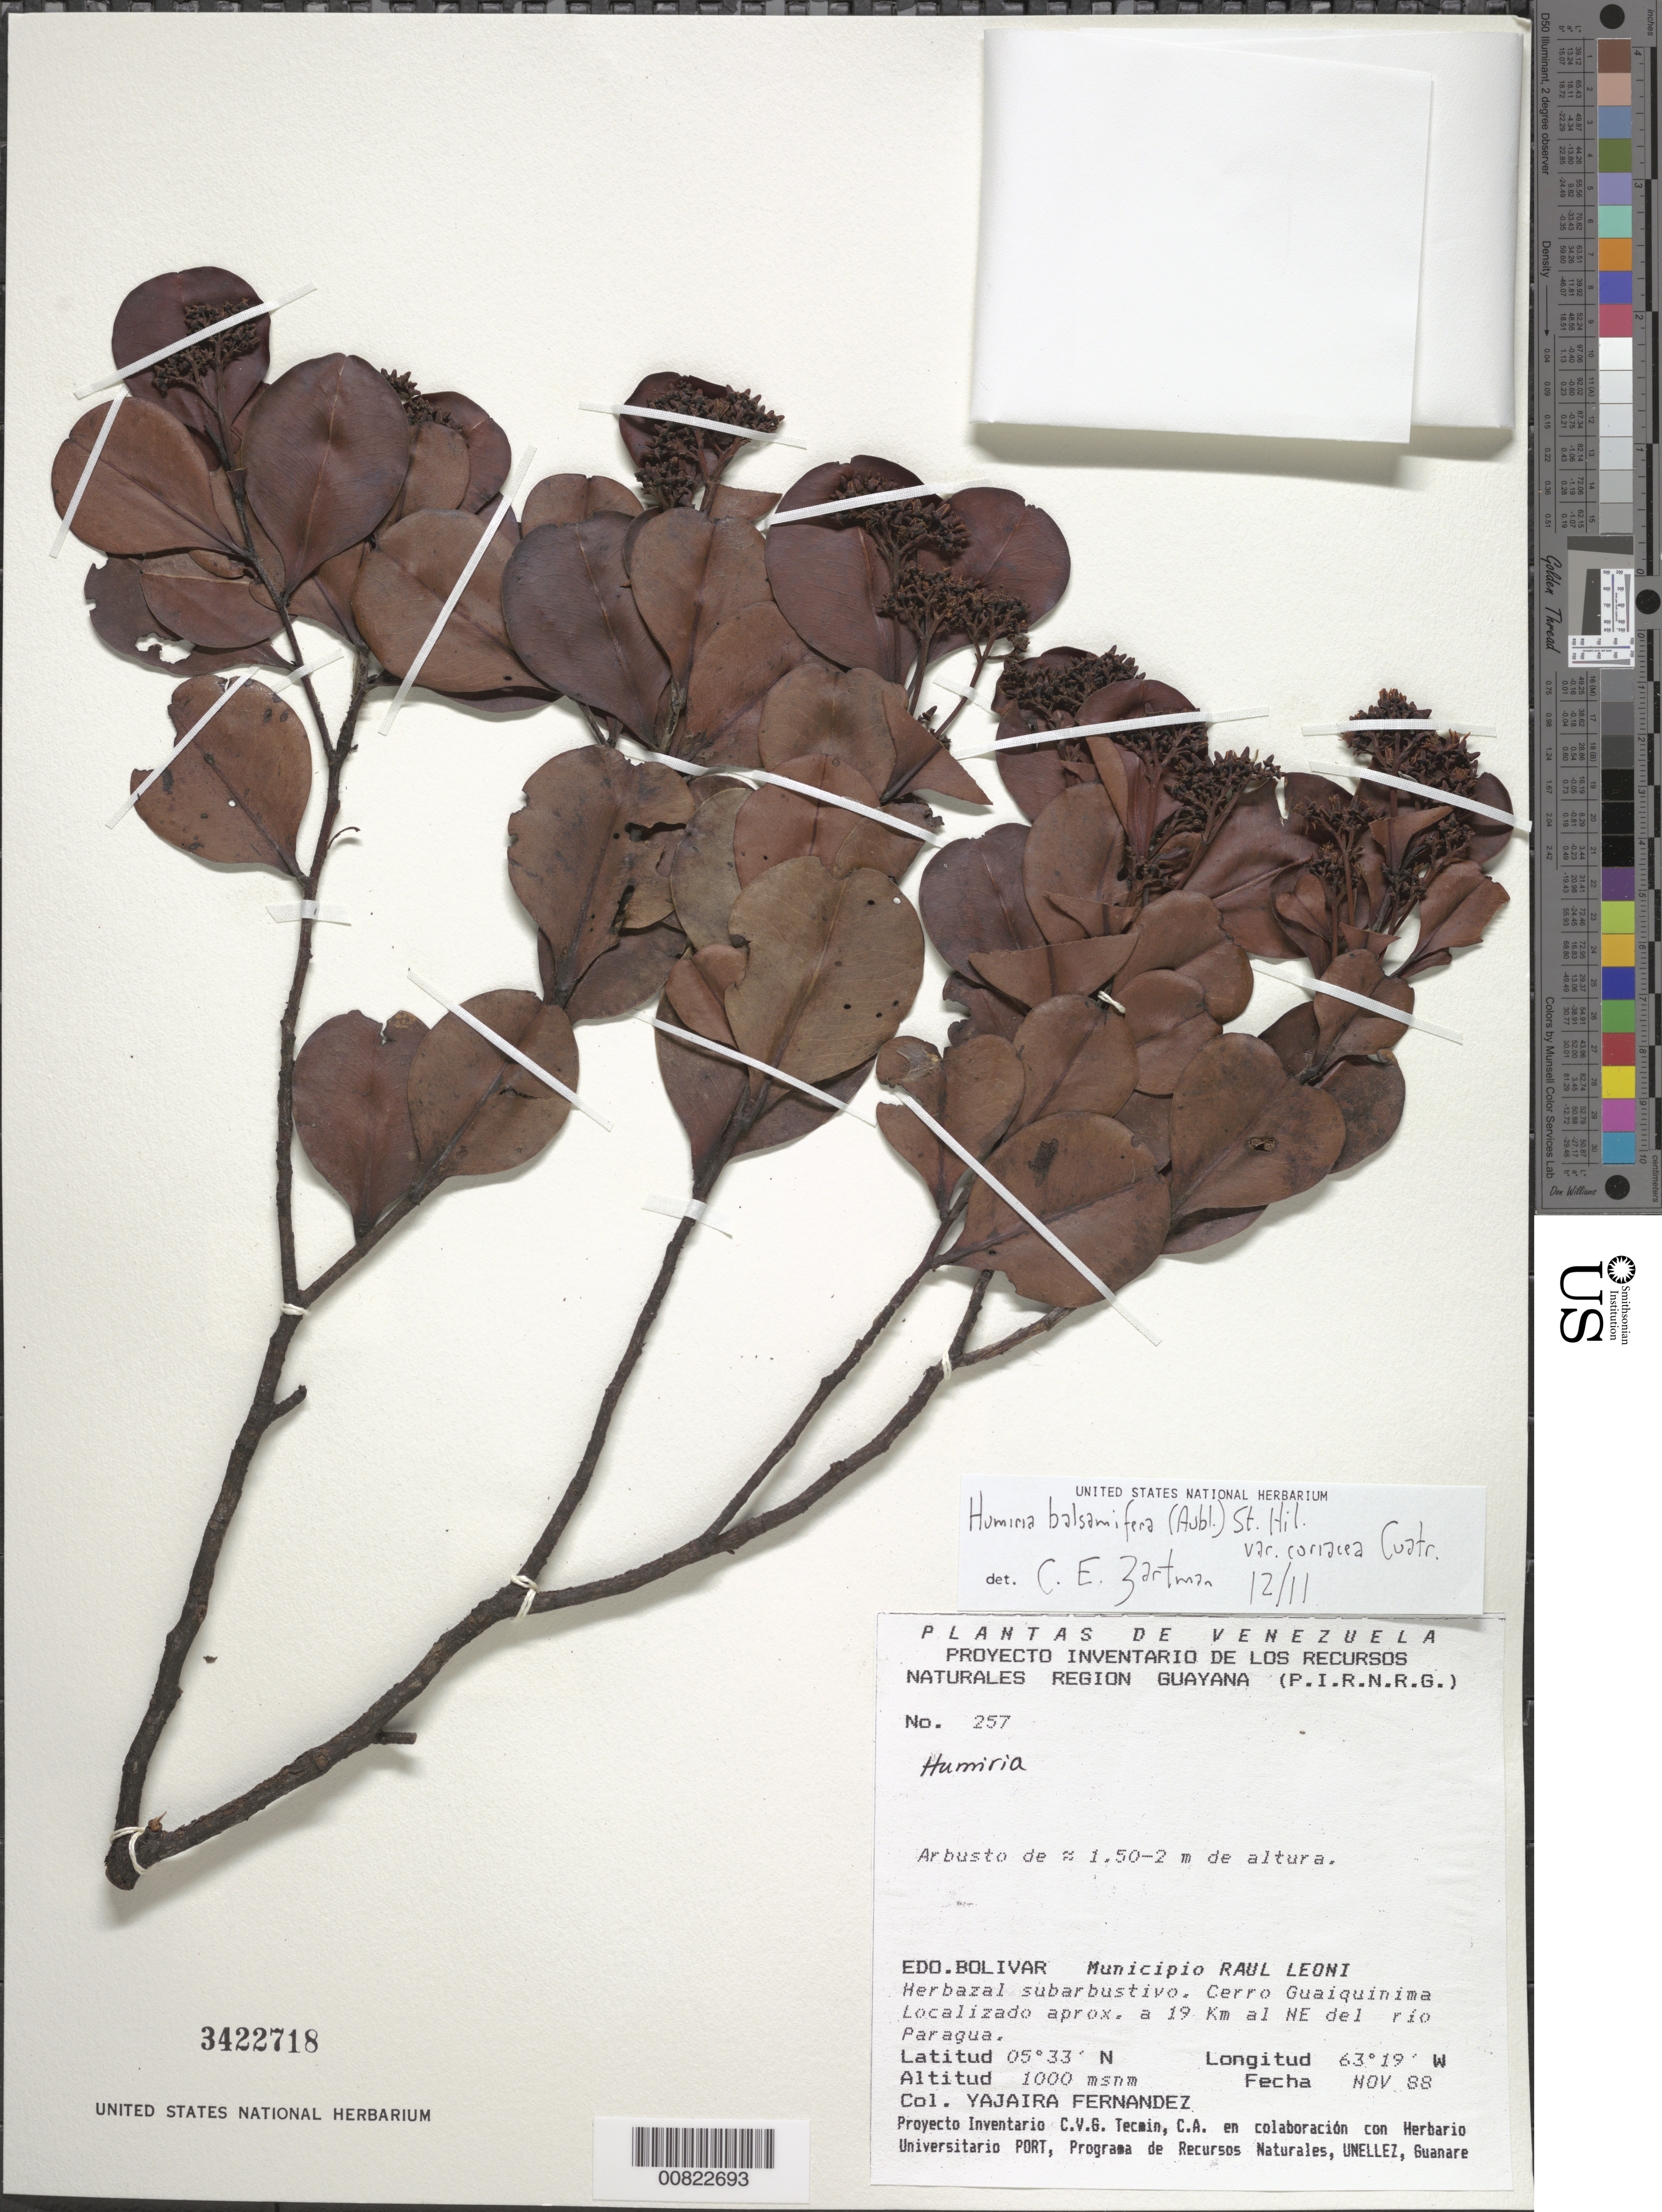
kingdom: Plantae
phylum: Tracheophyta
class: Magnoliopsida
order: Malpighiales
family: Humiriaceae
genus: Humiria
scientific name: Humiria sp.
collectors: Y. Fernandez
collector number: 257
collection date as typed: Nov-88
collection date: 1988-11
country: Venezuela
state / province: Bolívar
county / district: Angostura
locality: Mun. Raúl Leoni [=Angostura], Cerro Guaiquinima, aprox. 19 km NE del Río Paragua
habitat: Herbazal subarbustivo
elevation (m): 1000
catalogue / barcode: US 3422718